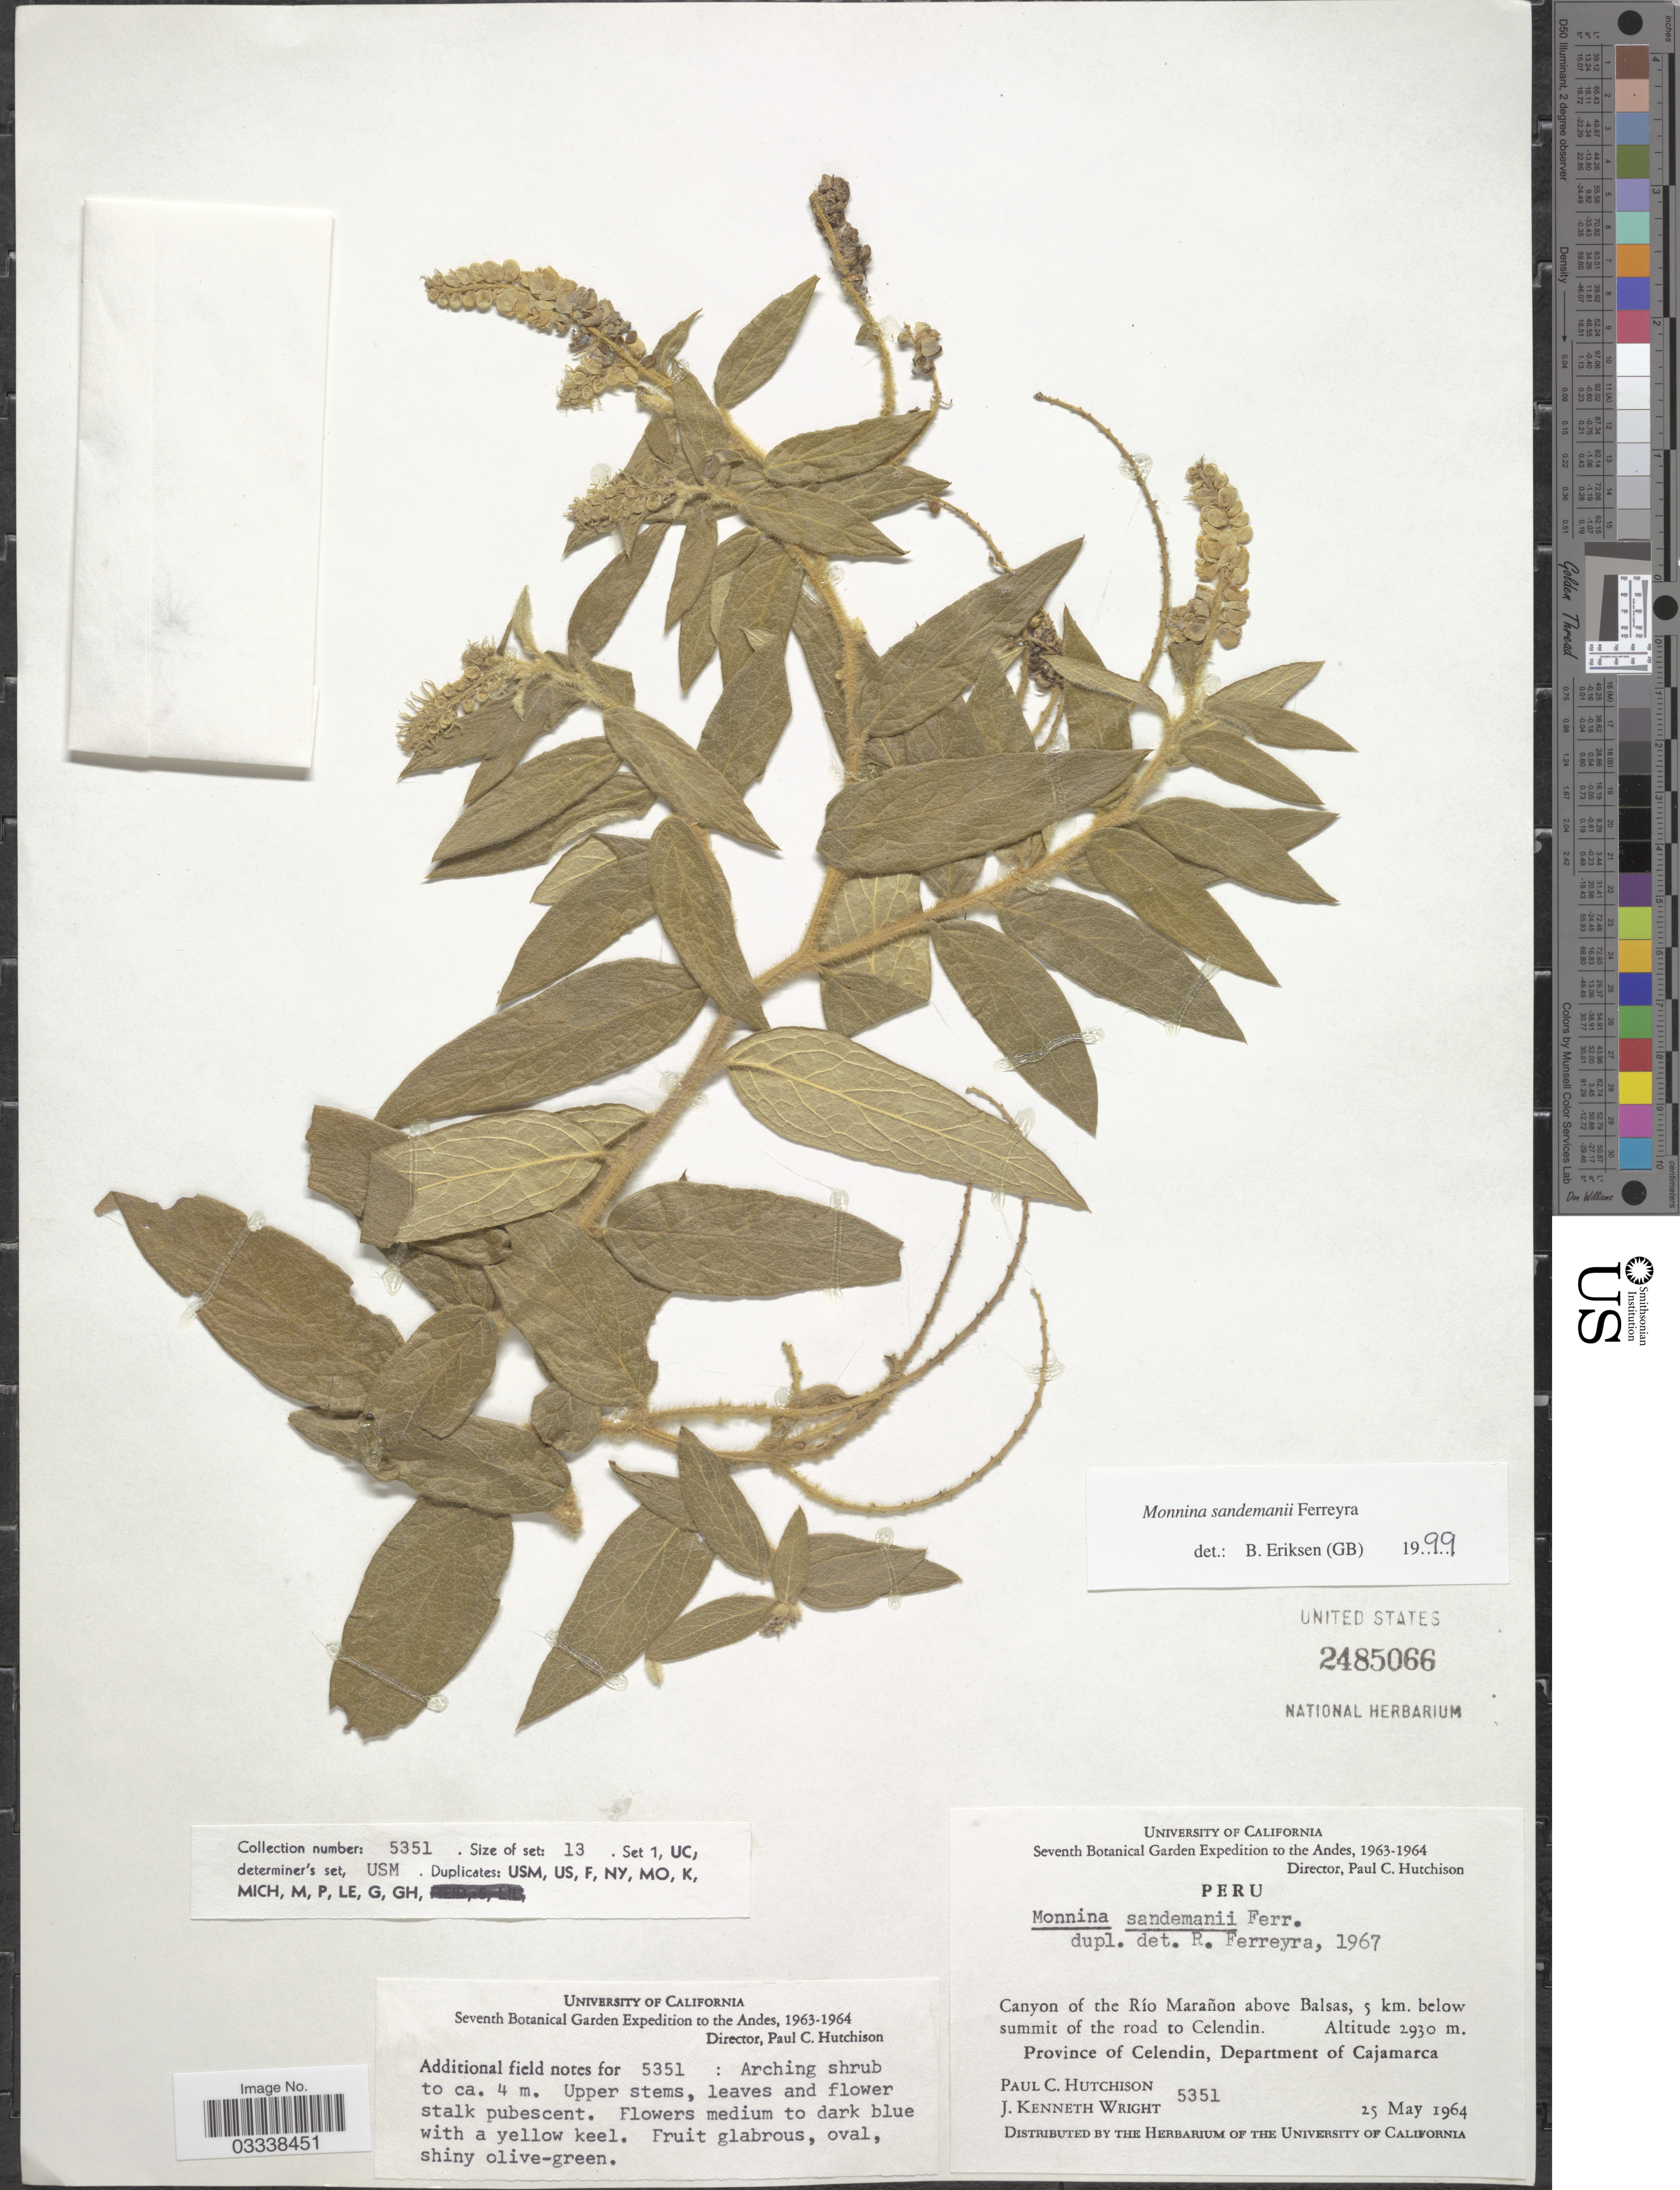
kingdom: Plantae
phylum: Tracheophyta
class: Magnoliopsida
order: Fabales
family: Polygalaceae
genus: Monnina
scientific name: Monnina sandemanii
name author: Ferreyra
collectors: P. C. Hutchison & J. K. Wright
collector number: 5351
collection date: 1964-05-25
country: Peru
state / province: Cajamarca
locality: The Andes, Canyon of the Río Marañon above Balsas, 5 km. below summit of the road to Celendin, Province of Celendin, Department of Cajamarca.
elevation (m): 2930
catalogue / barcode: US 2485066